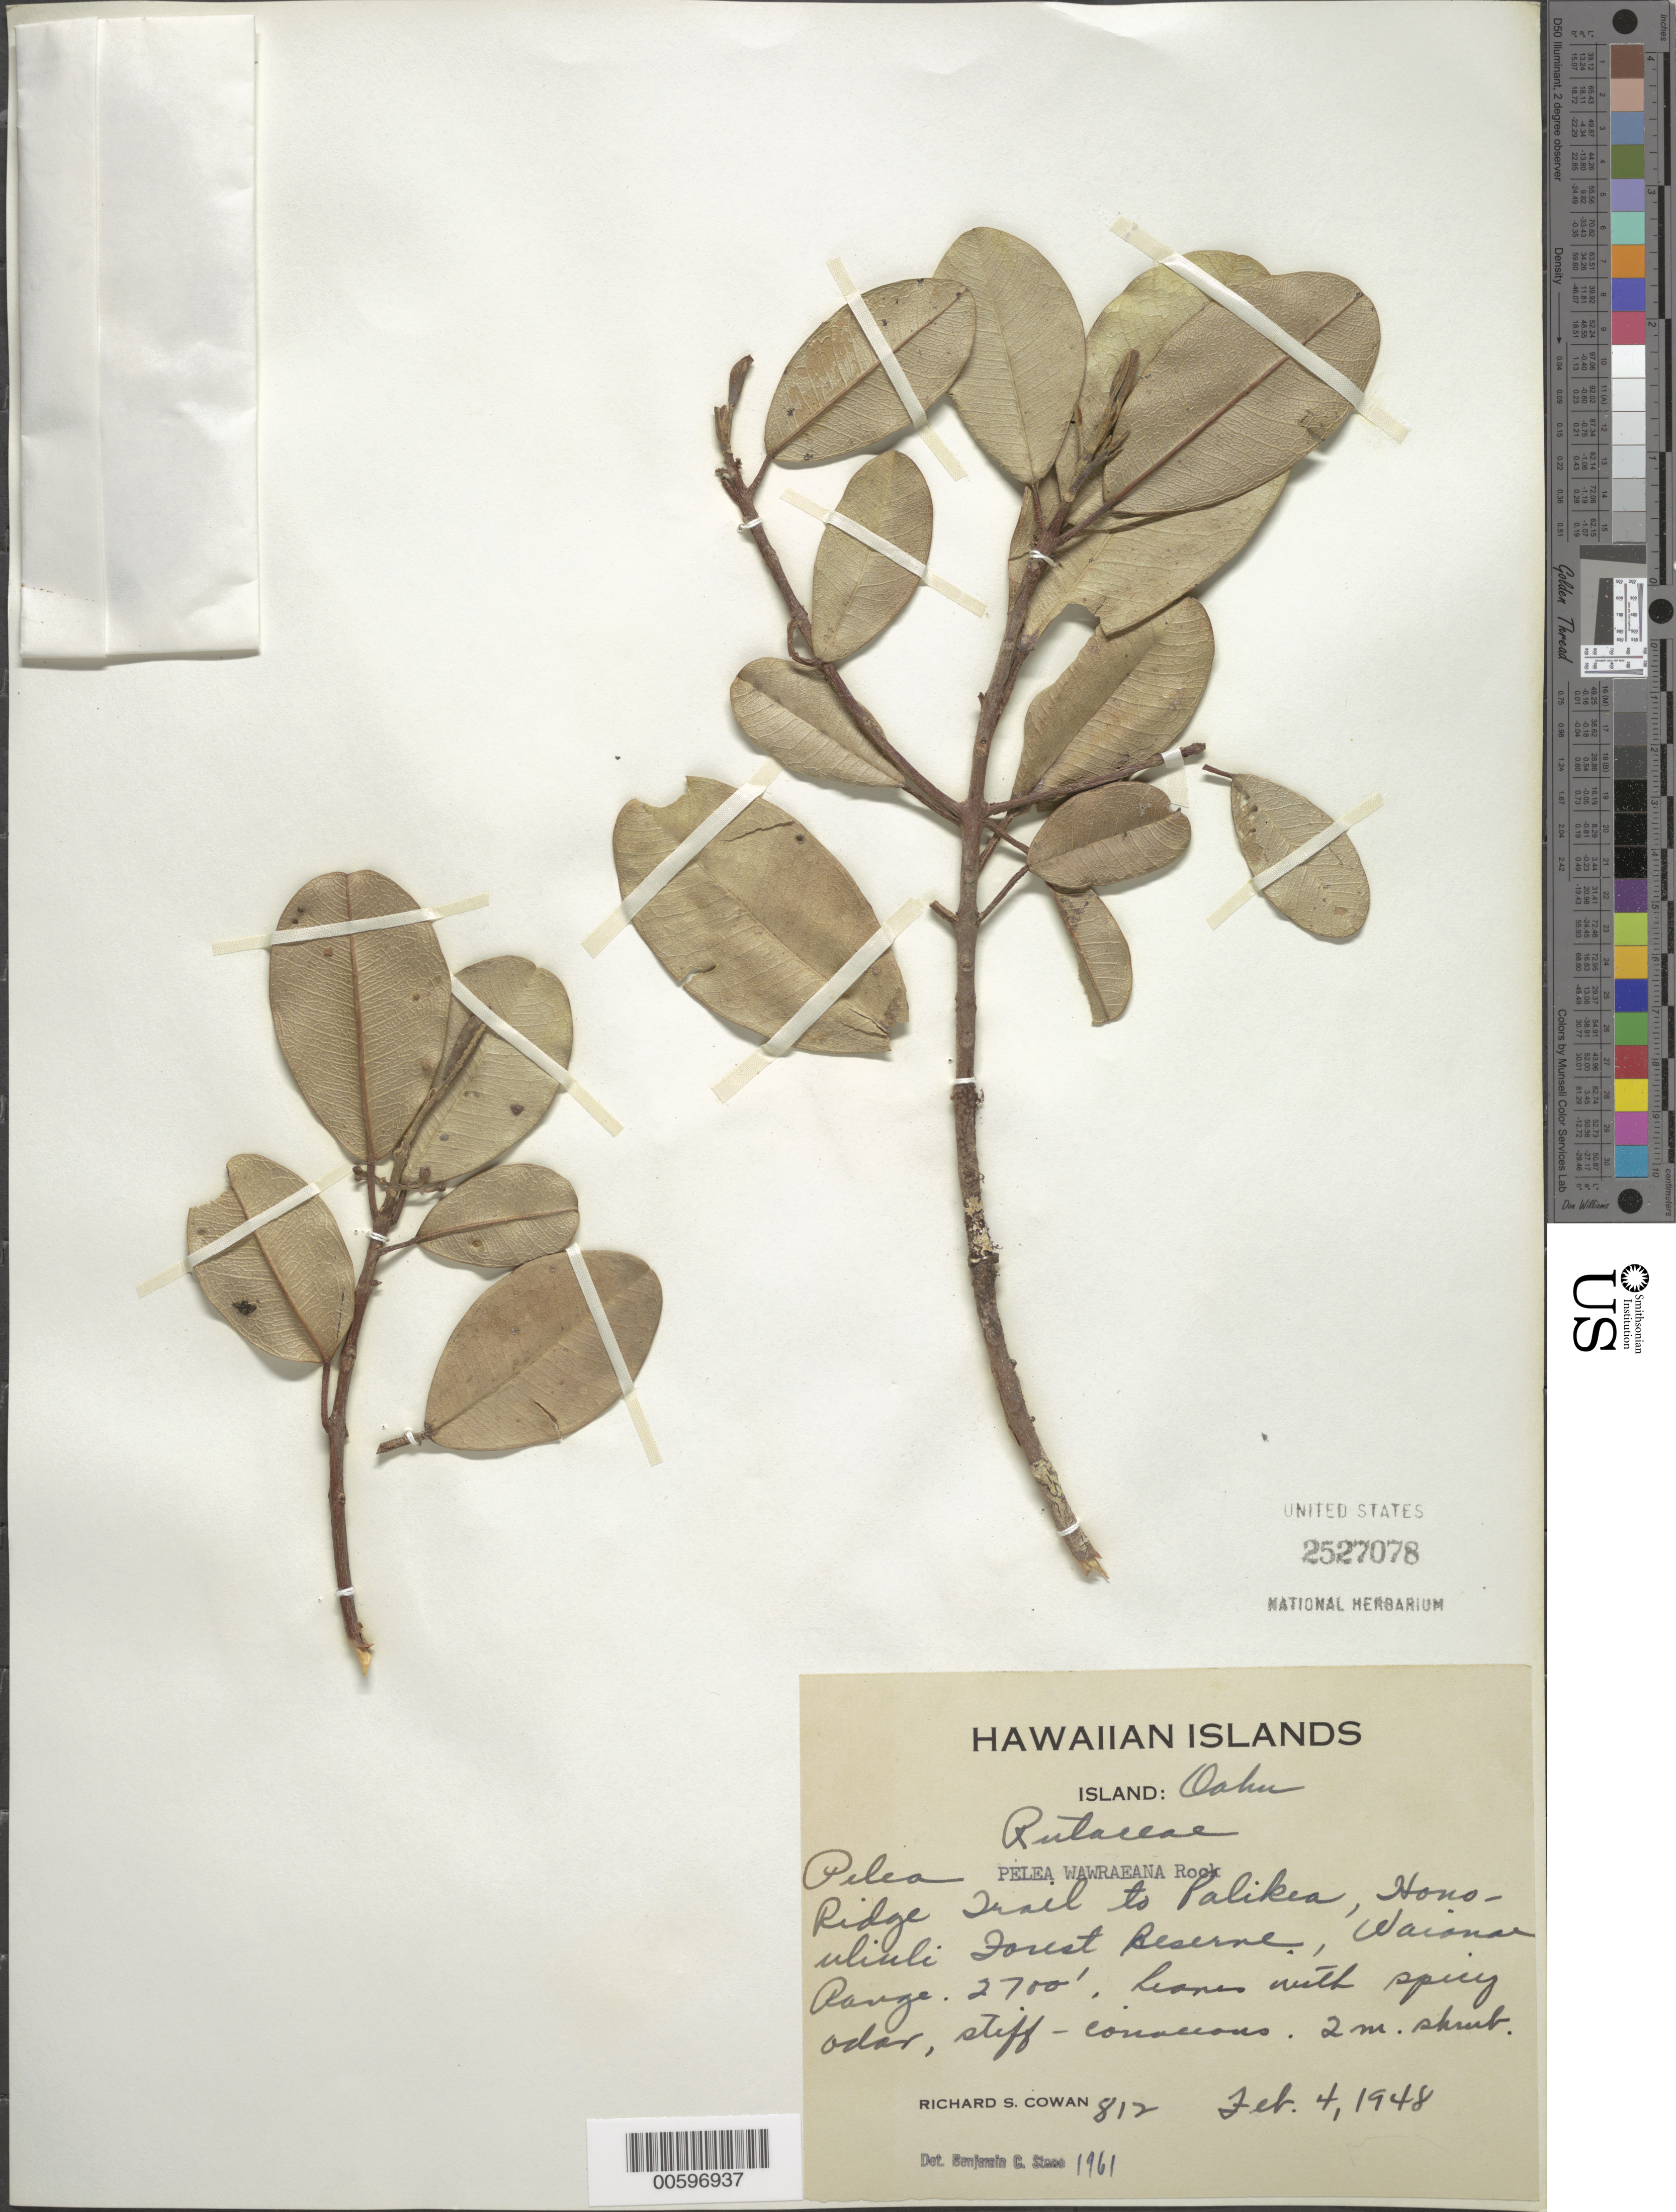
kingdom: Plantae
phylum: Tracheophyta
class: Magnoliopsida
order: Sapindales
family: Rutaceae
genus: Melicope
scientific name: Melicope wawraeana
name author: (H. Lév.) T.G. Hartley & B.C. Stone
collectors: R. S. Cowan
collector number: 812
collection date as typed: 4 Feb 1948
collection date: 1948-02-04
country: United States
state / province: Hawaii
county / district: Honolulu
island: Oahu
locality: Ridge trail to Palikea, Honouliuli For Res, Waianae Range.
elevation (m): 823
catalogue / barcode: US 2527078